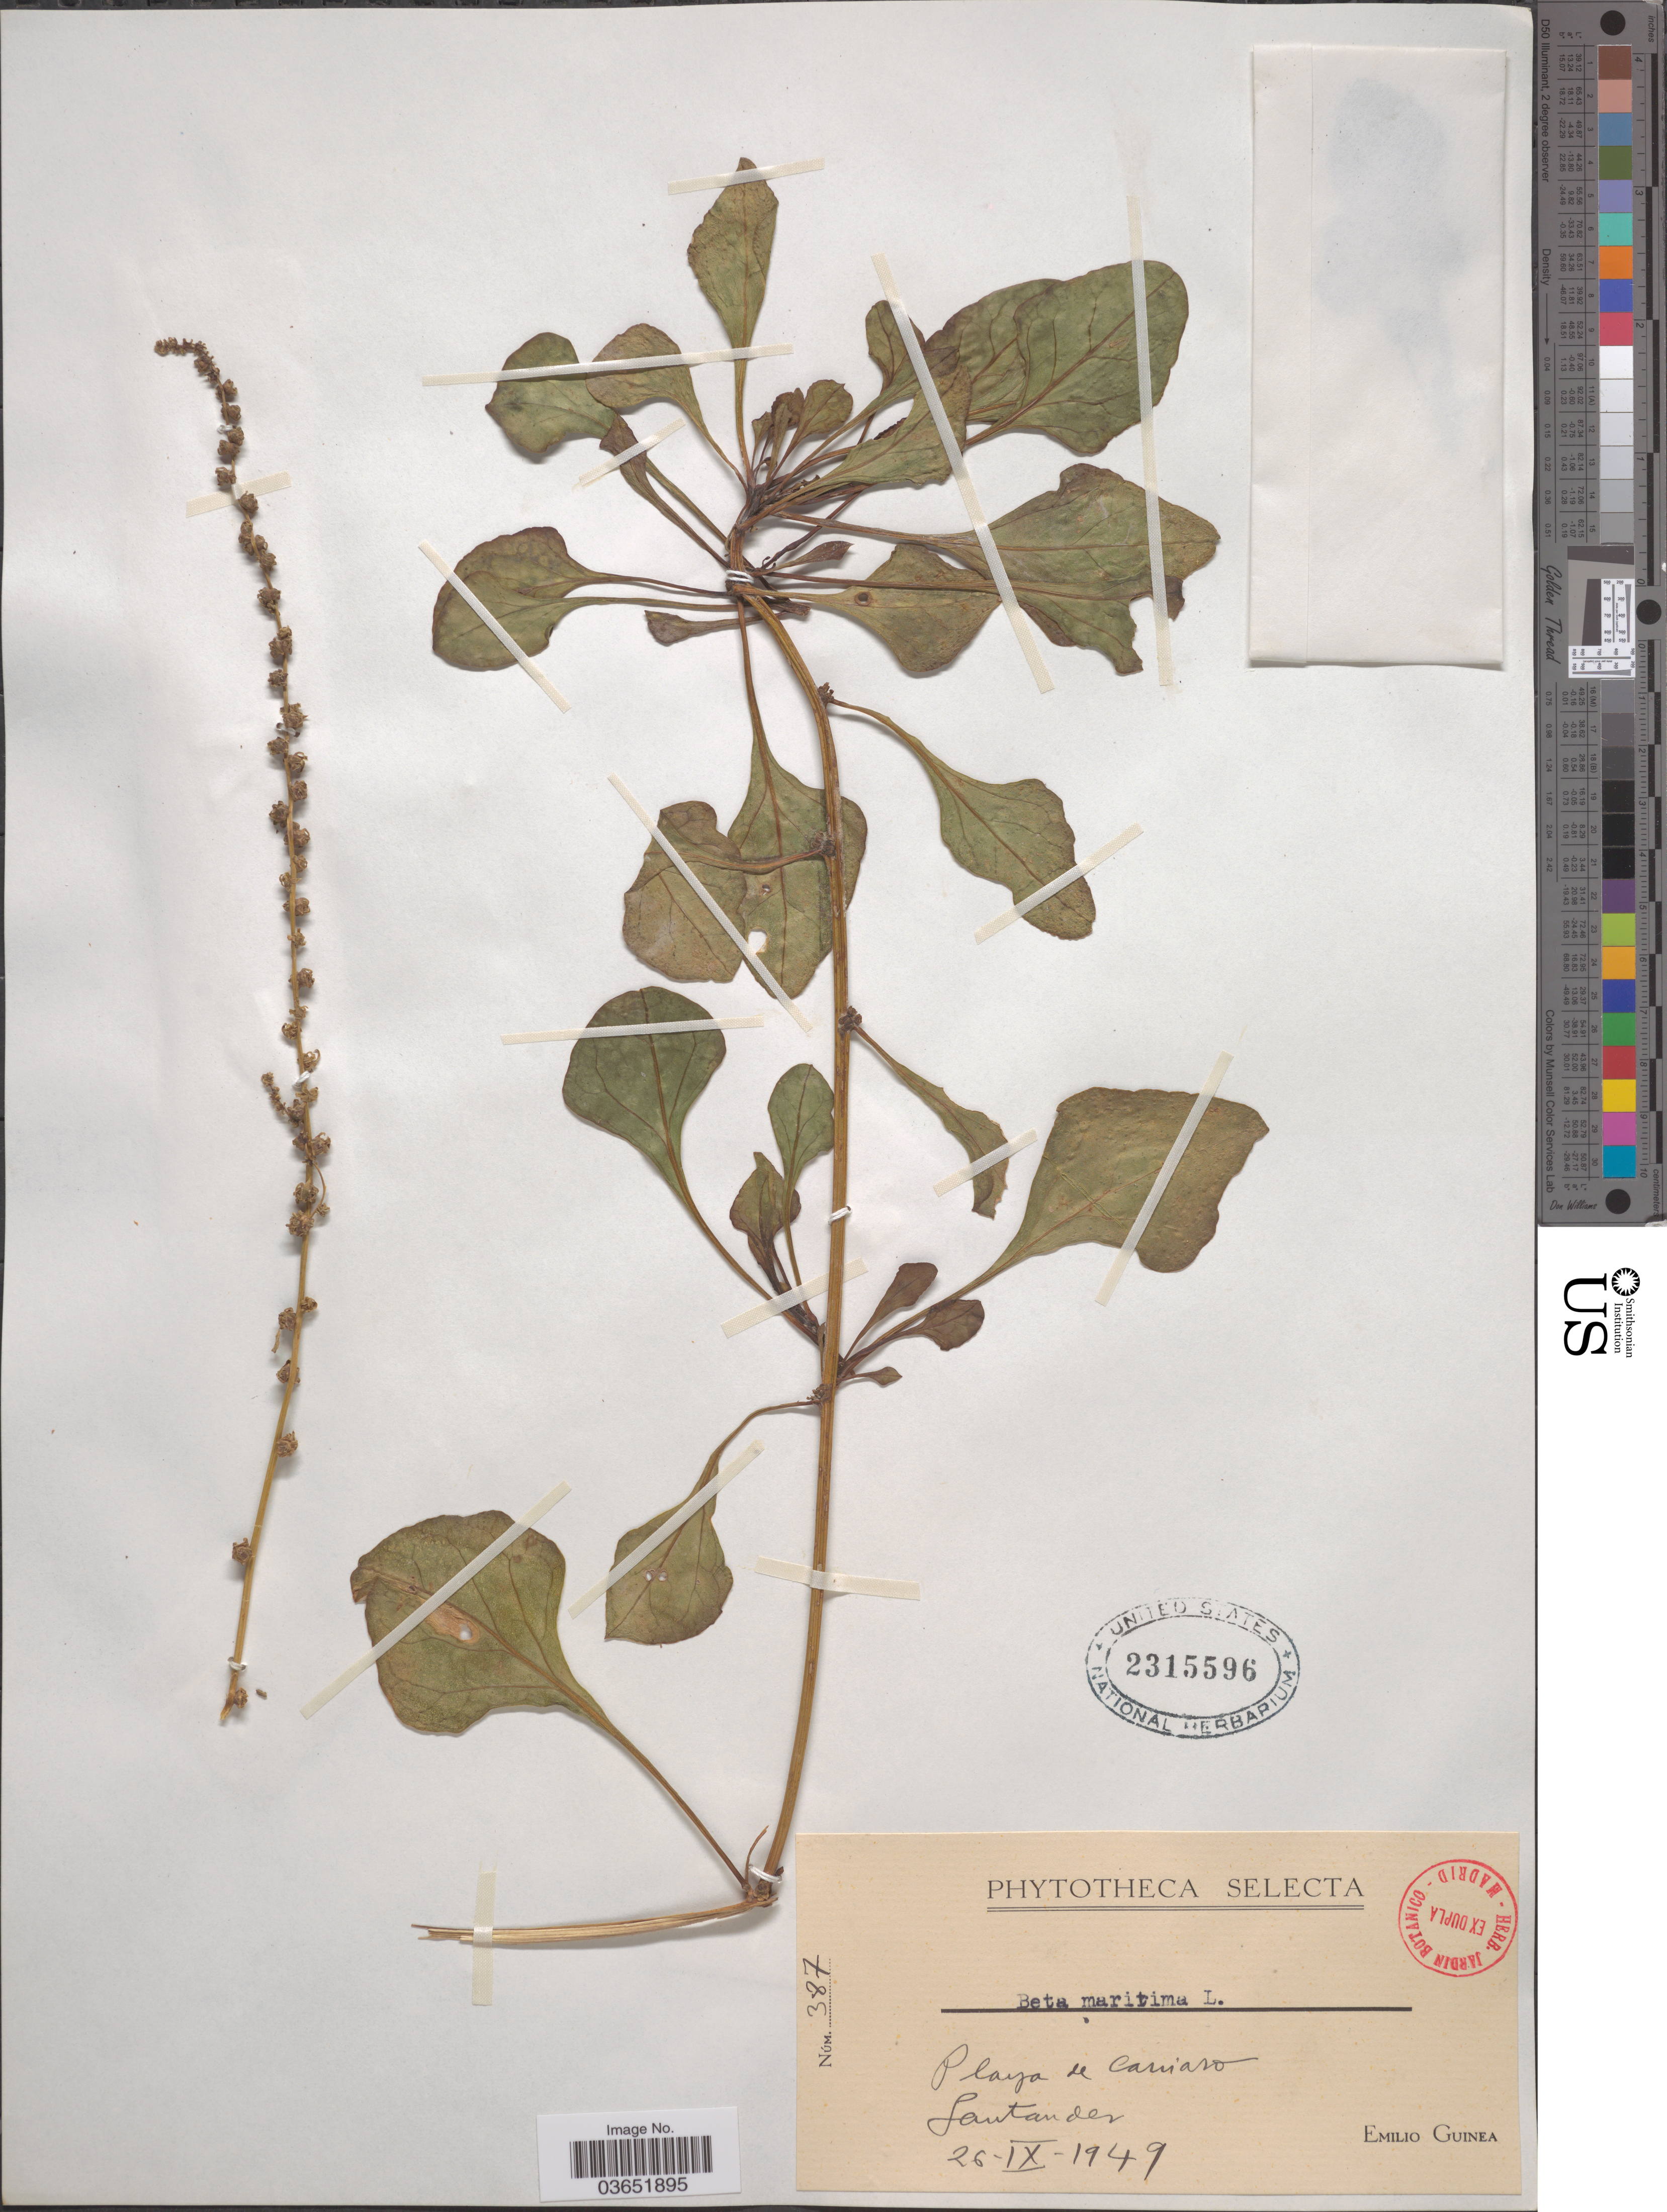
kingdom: Plantae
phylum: Tracheophyta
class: Magnoliopsida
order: Caryophyllales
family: Amaranthaceae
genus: Beta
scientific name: Beta maritima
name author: L.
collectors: E. Guinea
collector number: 387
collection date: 1949-09-26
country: Spain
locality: Playa de Carriazo.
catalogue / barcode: US 2315596